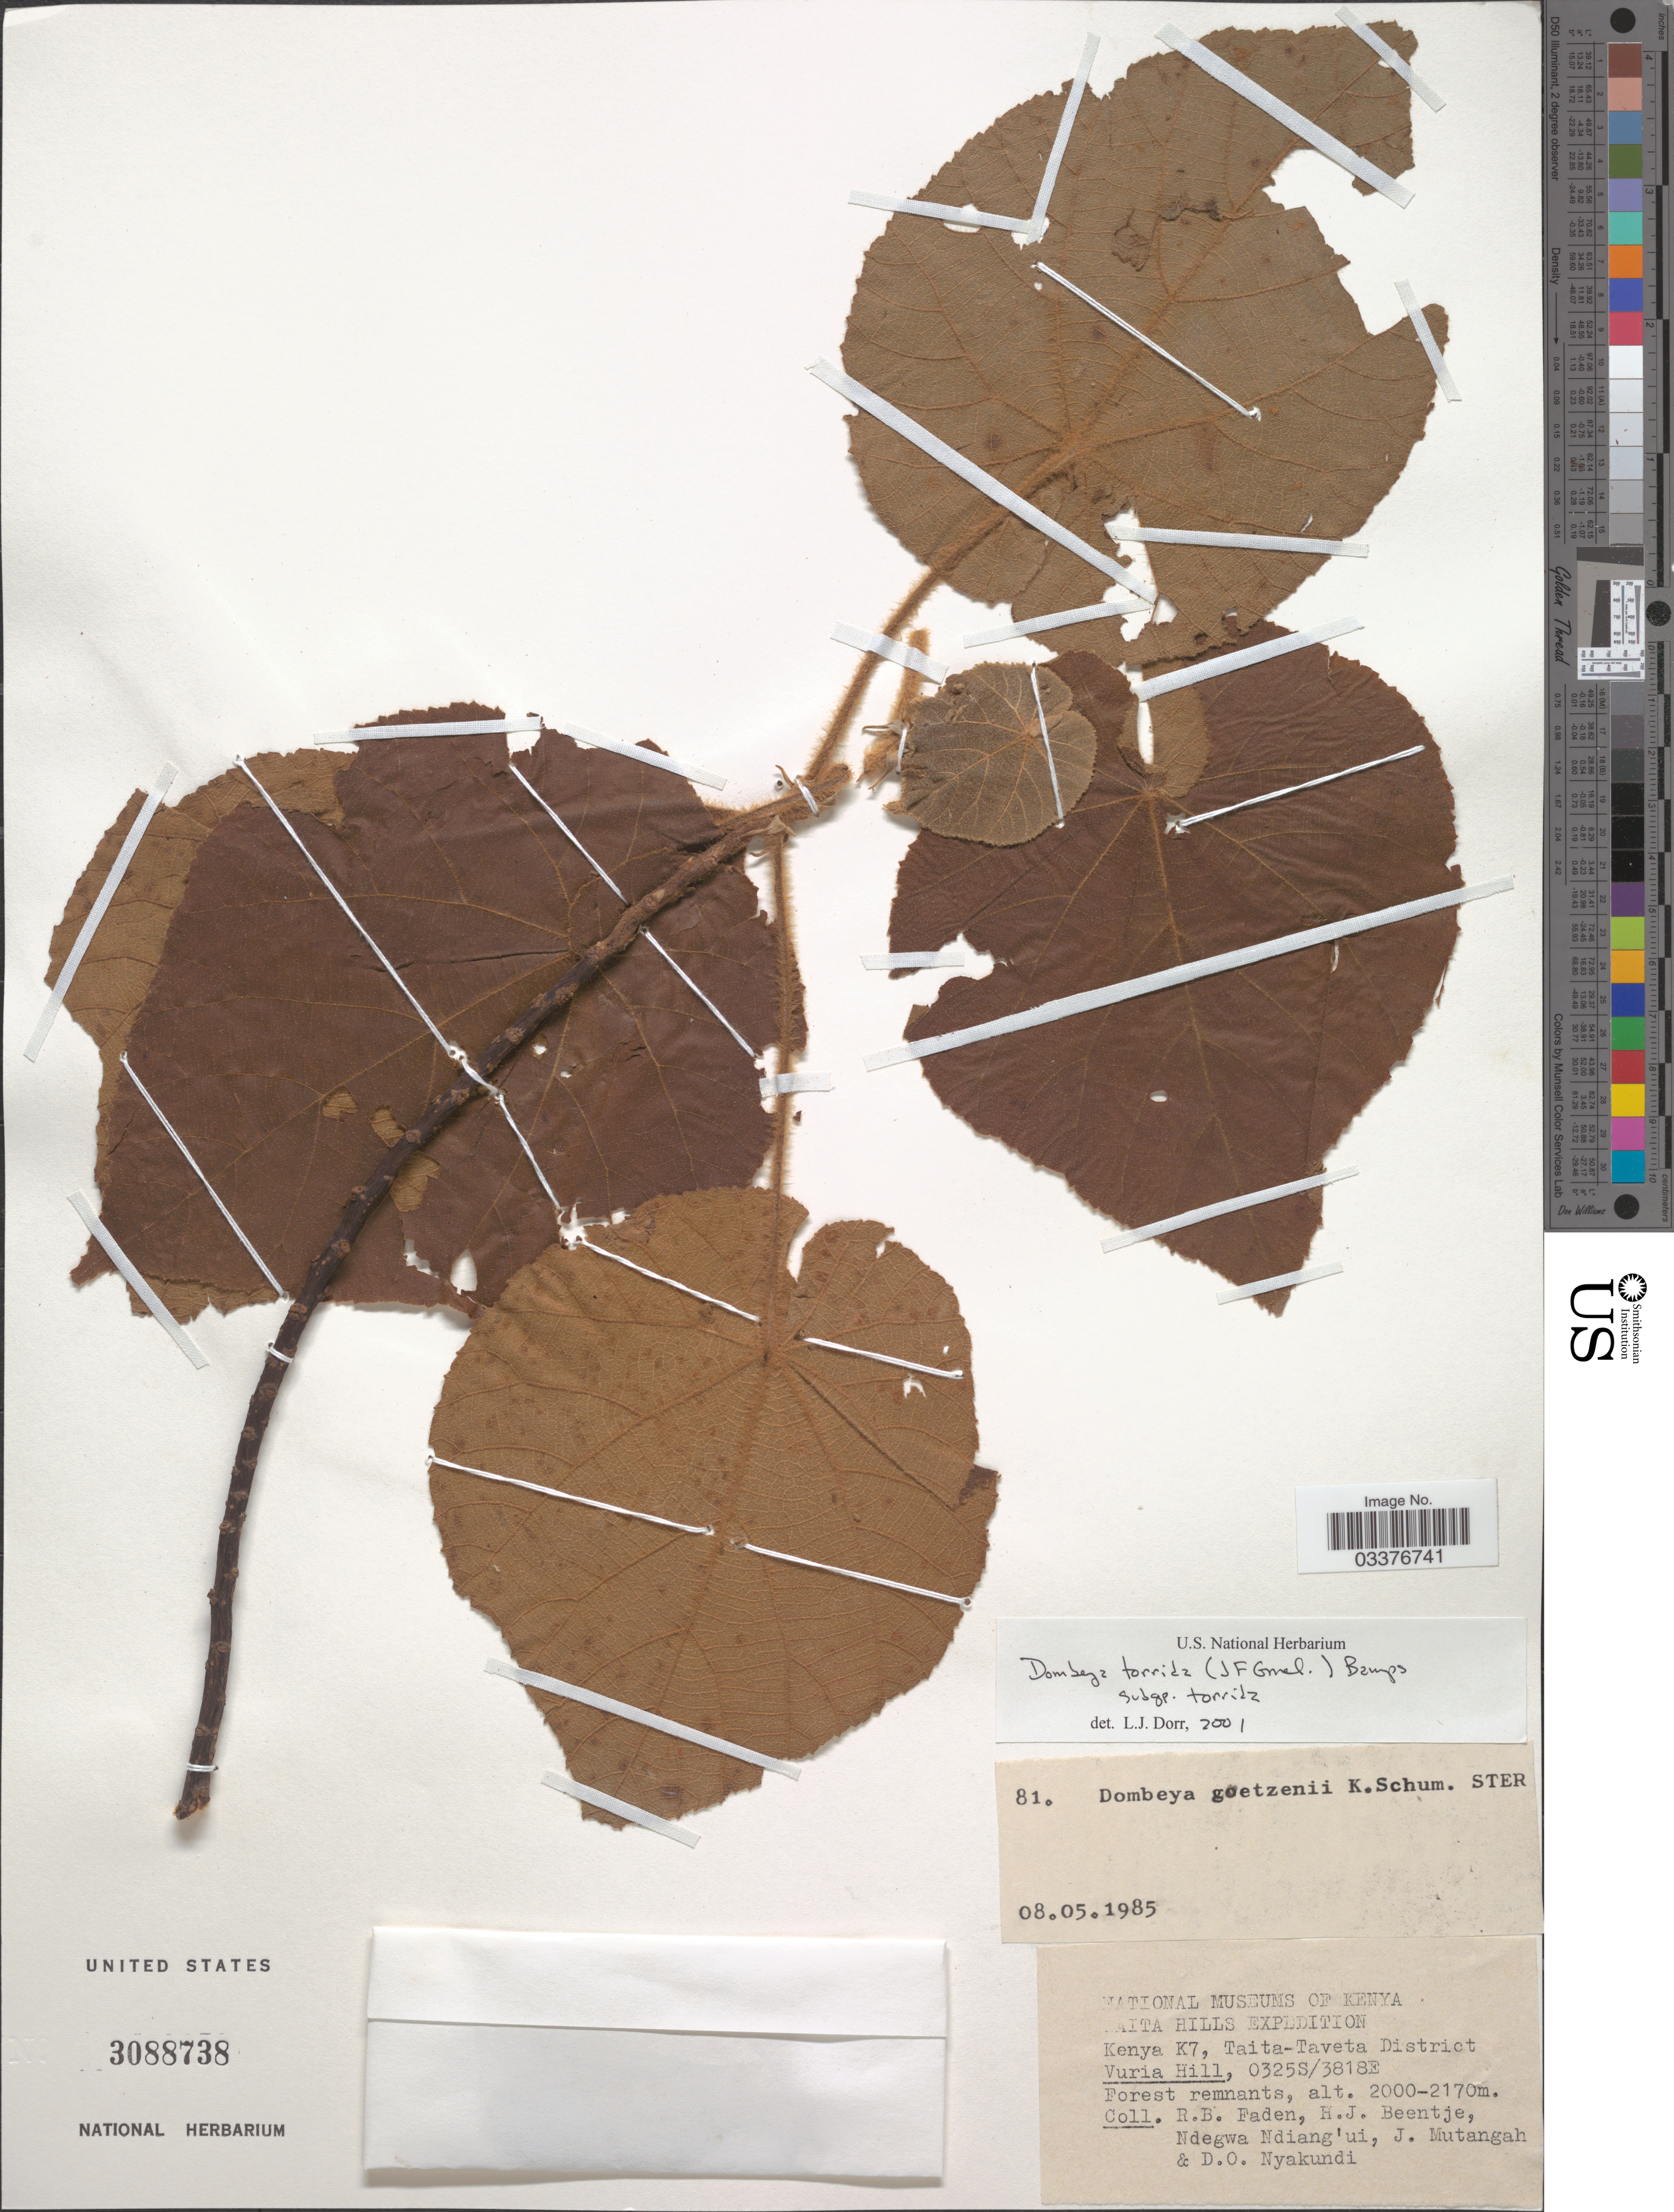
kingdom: Plantae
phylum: Tracheophyta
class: Magnoliopsida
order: Malvales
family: Malvaceae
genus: Dombeya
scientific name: Dombeya torrida subsp. torrida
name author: (J.F. Gmel.) Bamps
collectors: R. B. Faden, H. J. Beentje, Ndegwa Ndiang'ui, J. Mutangah & D. Nyakundi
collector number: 81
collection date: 1985-05-08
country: Kenya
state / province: Taita Taveta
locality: Taita Hills. Kenya K7, Taita-Taveta District Vuria Hill.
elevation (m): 2000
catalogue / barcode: US 3088738